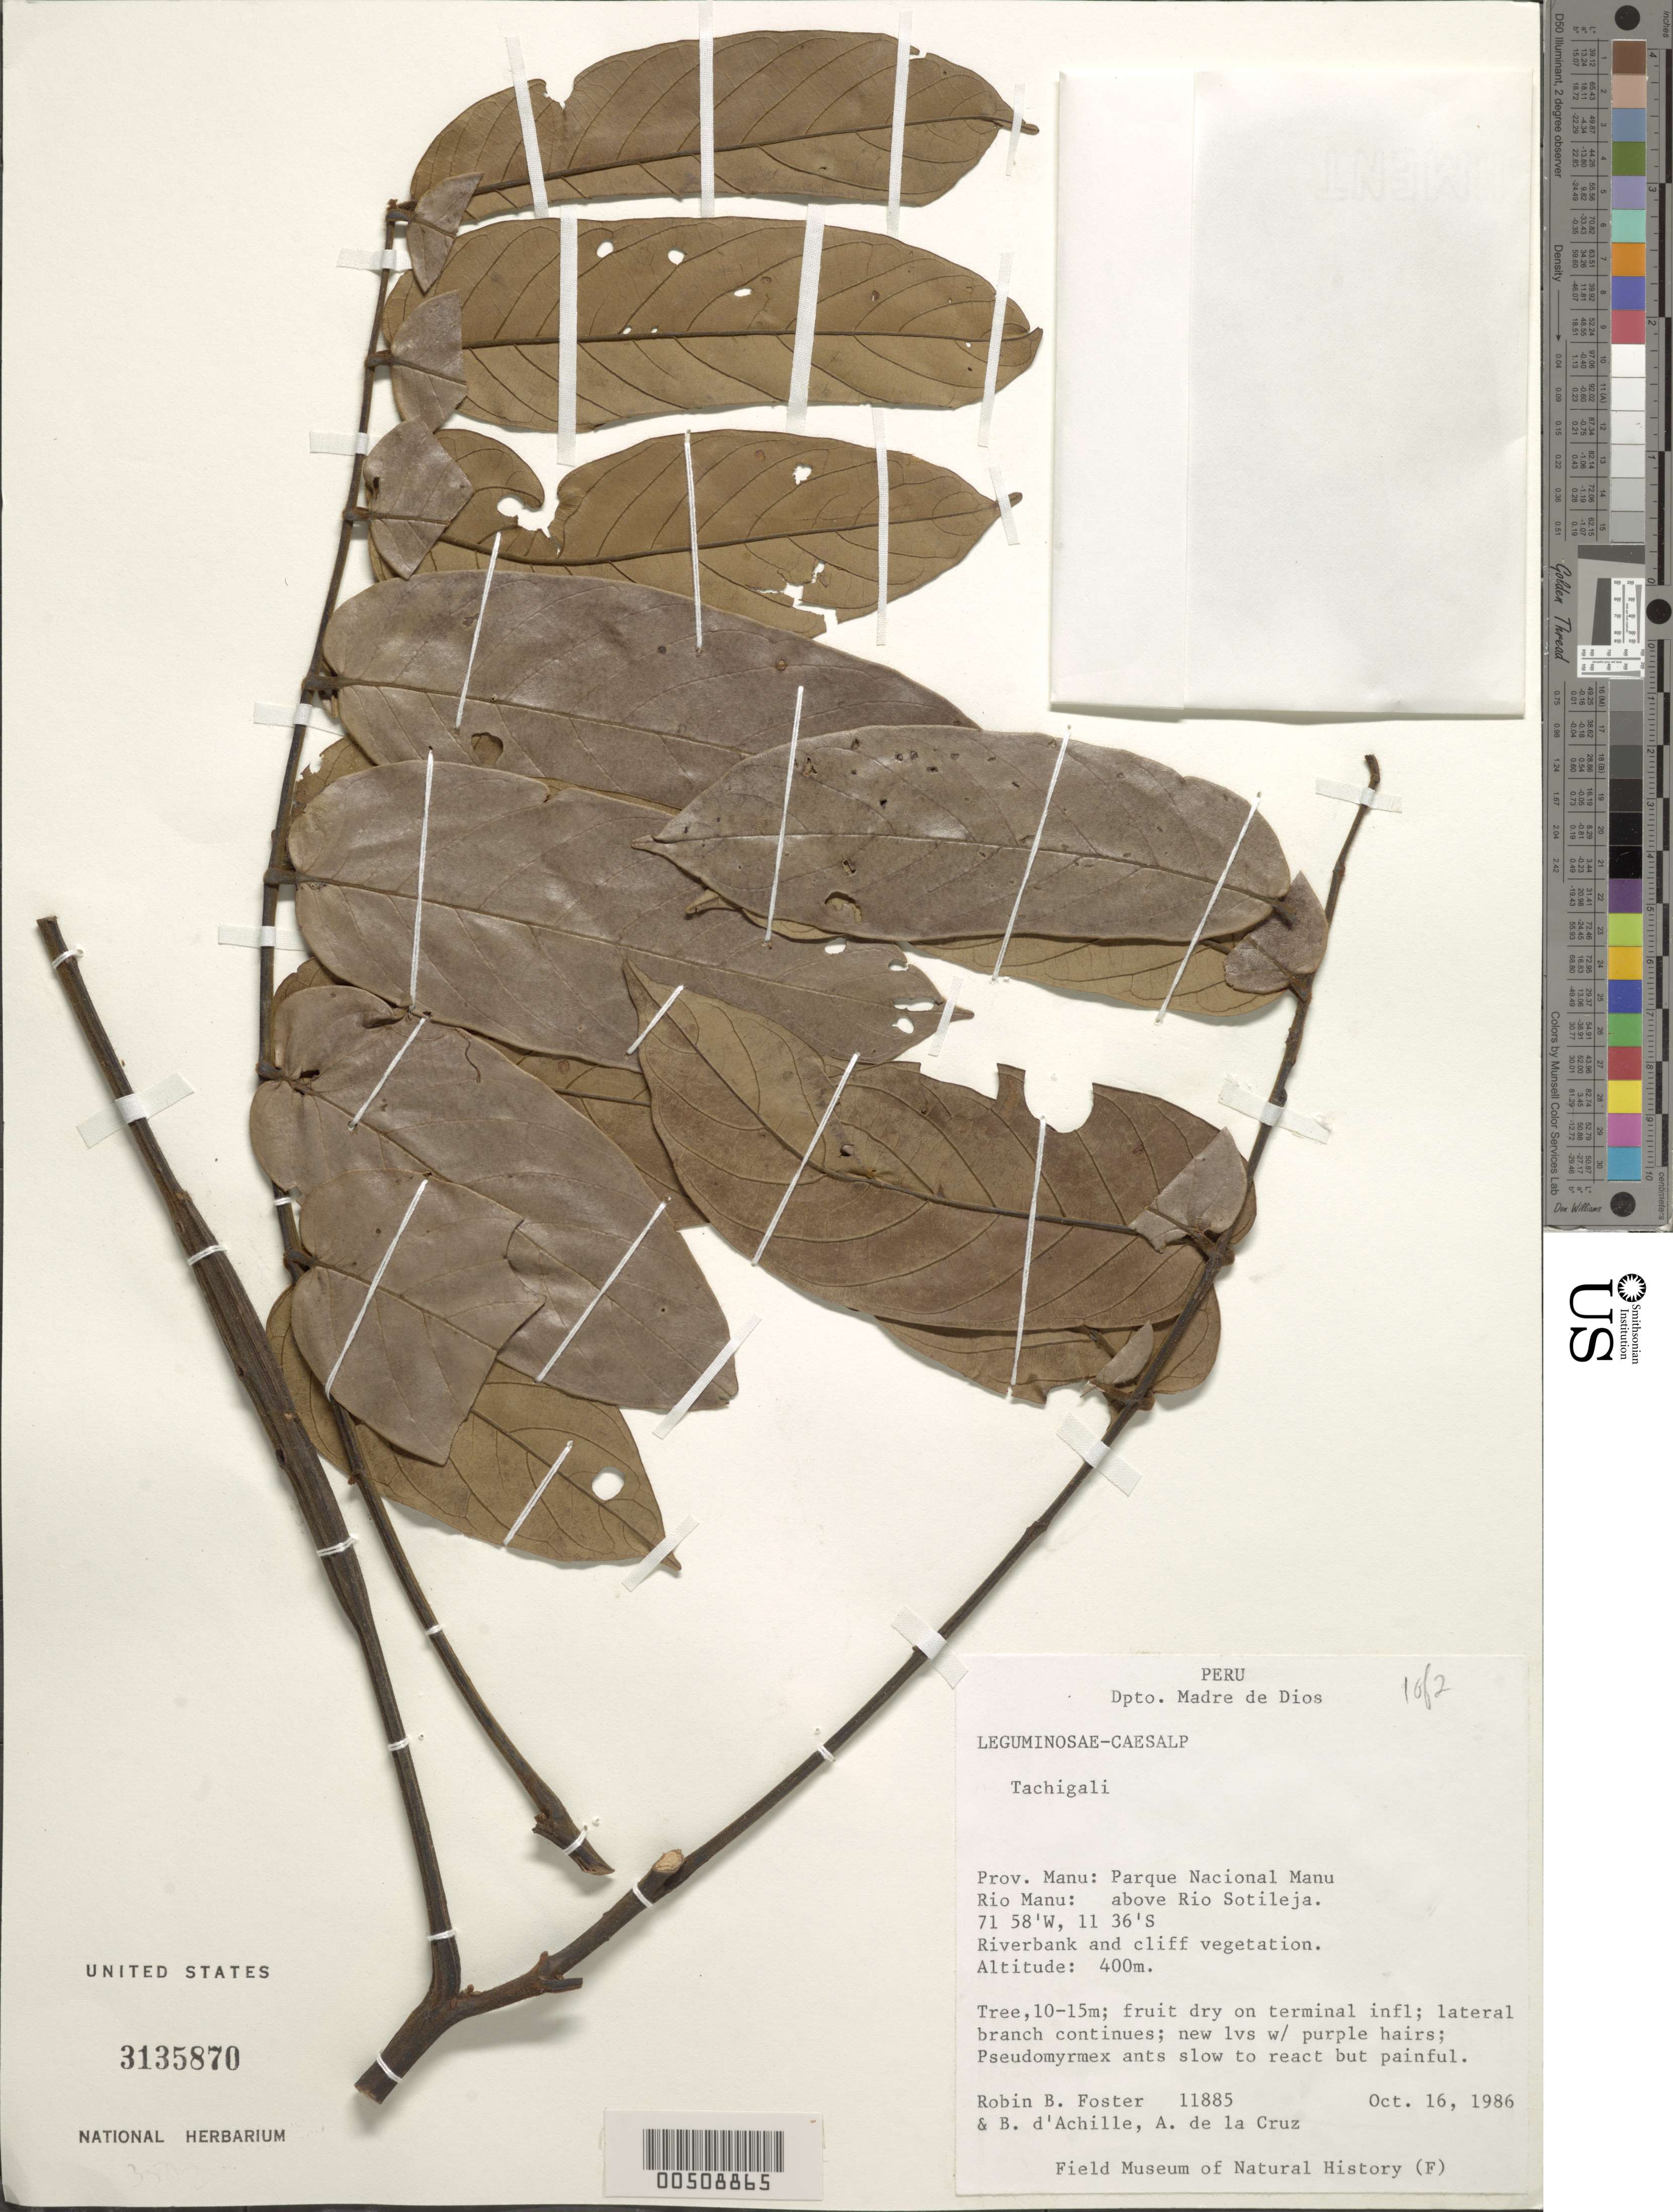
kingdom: Plantae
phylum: Tracheophyta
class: Magnoliopsida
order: Fabales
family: Fabaceae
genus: Tachigali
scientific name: Tachigali sp.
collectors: R. B. Foster, B. D'achille & A. De Cruz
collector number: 11885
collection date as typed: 16 Oct 1986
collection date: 1986-10-16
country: Peru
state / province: Madre de Dios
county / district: Manú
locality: Manu national park, rio manu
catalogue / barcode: US 3135870